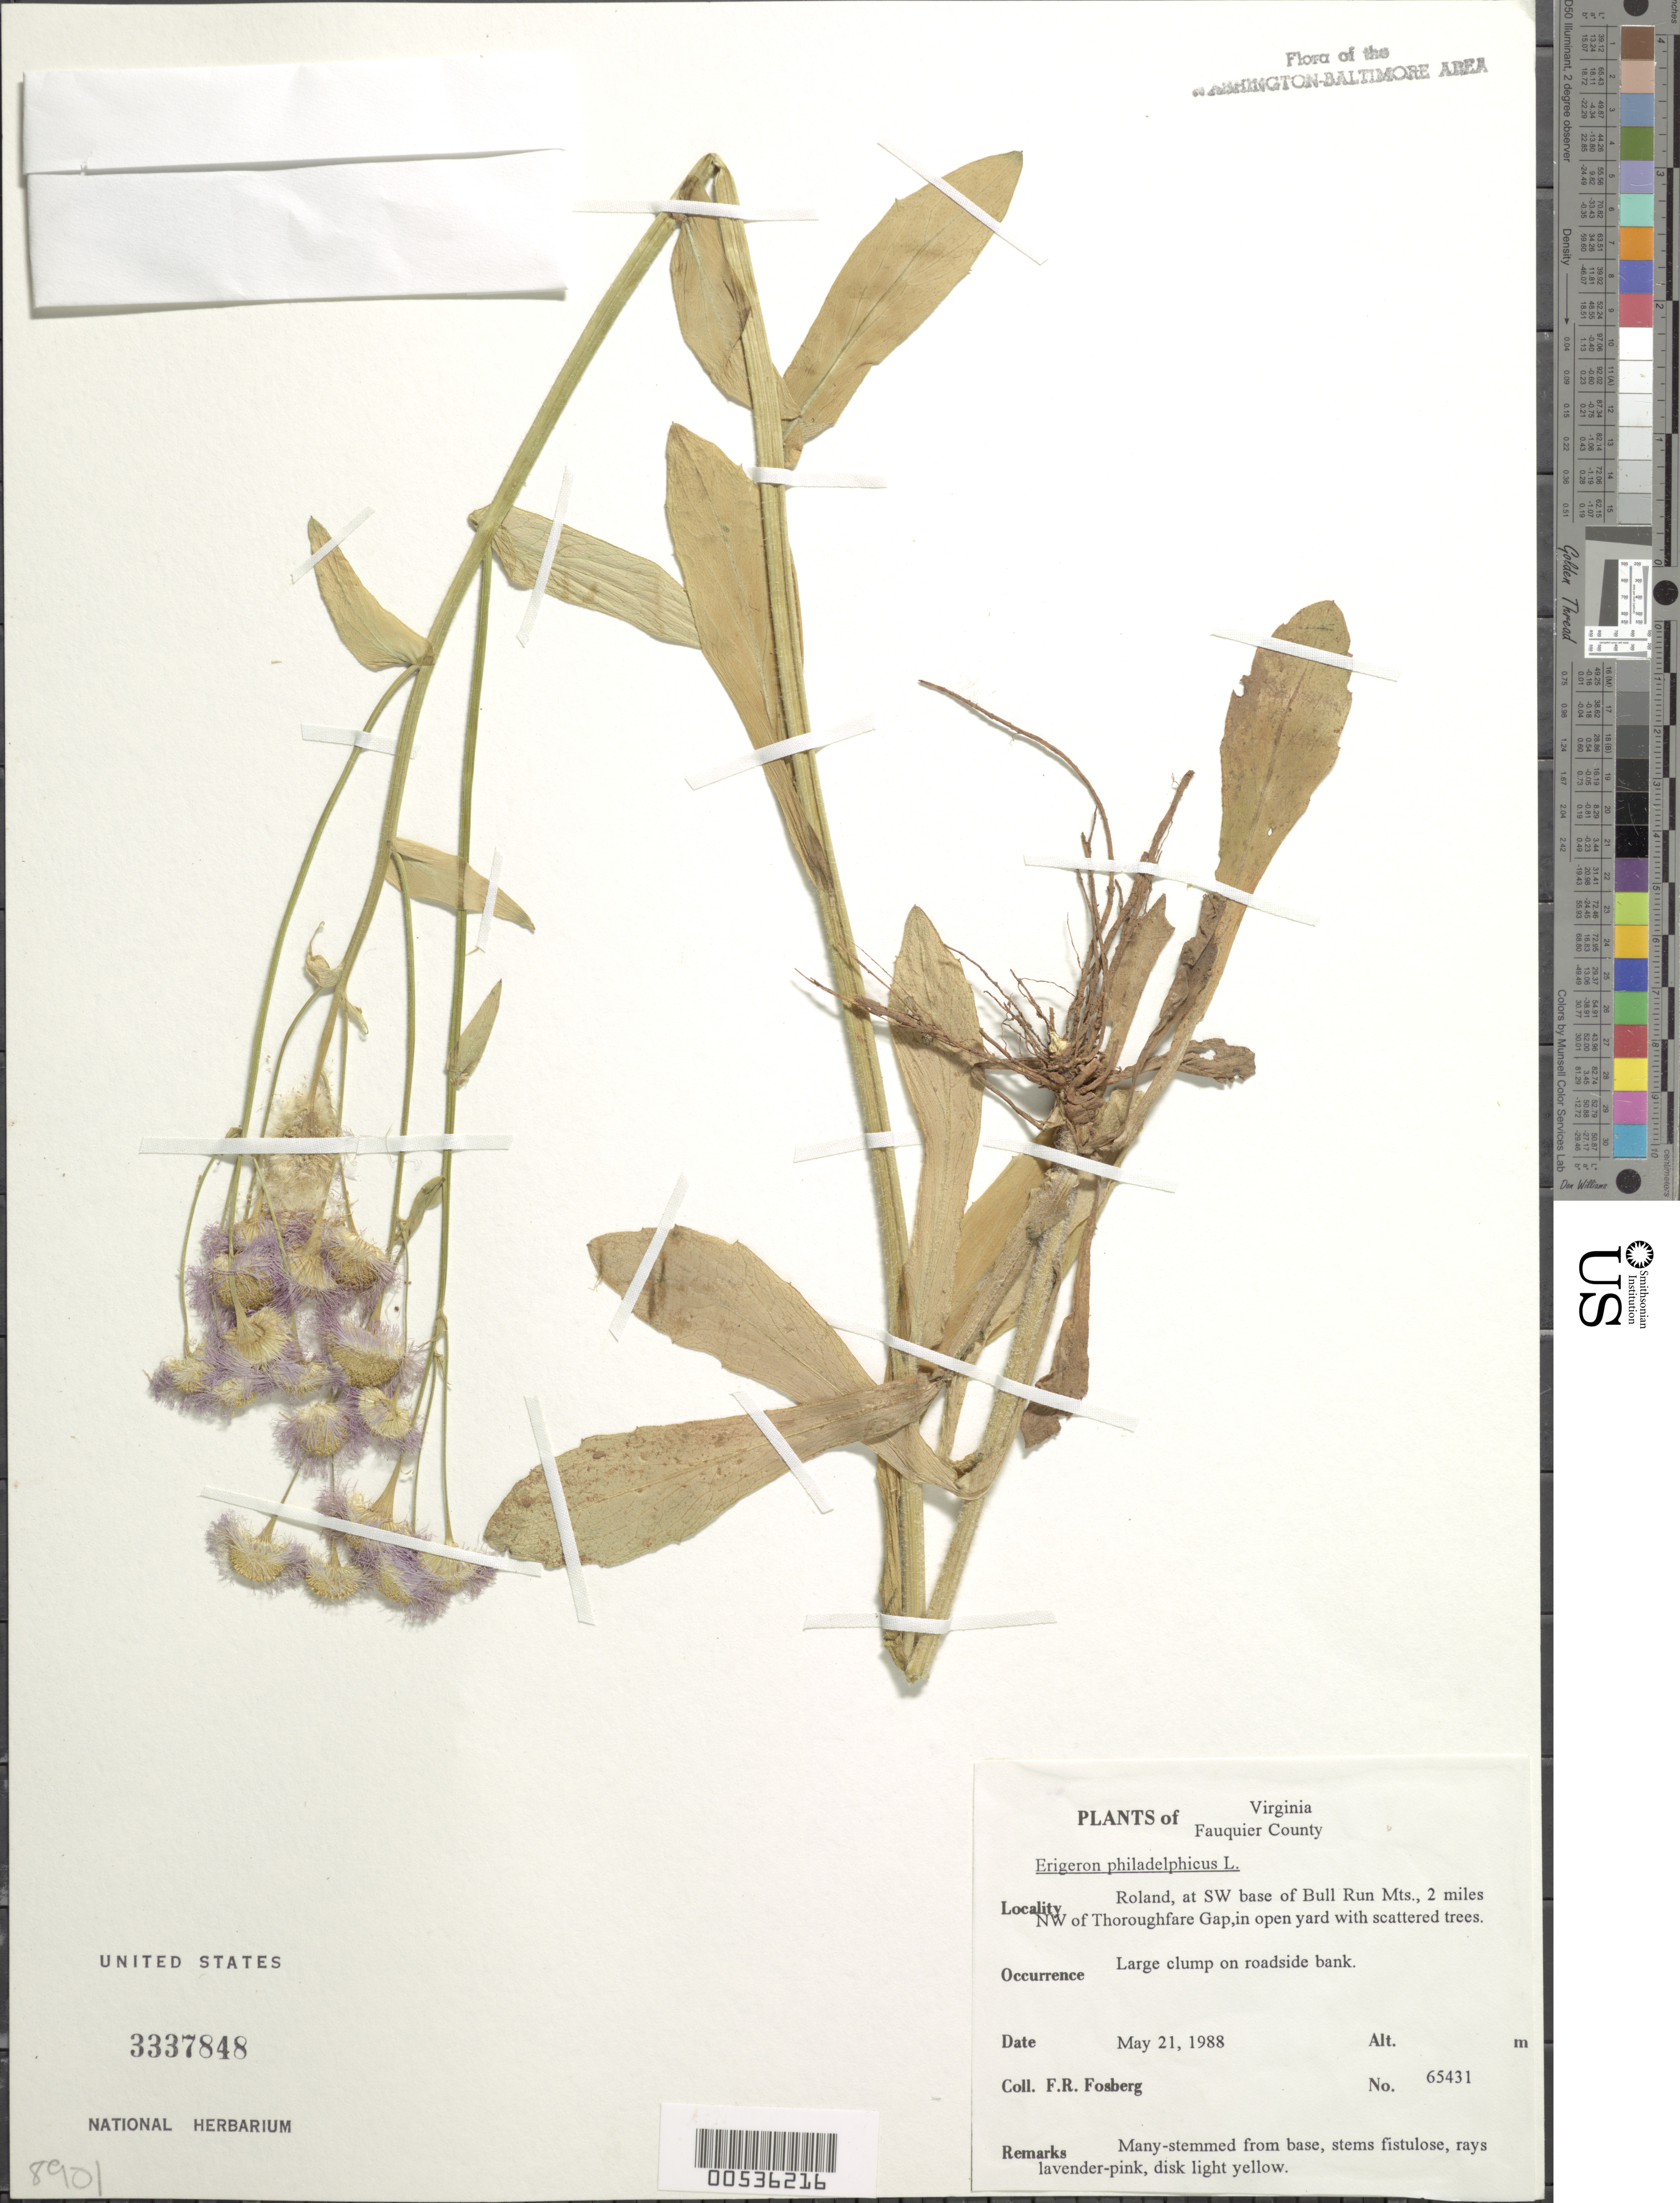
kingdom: Plantae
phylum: Tracheophyta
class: Magnoliopsida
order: Asterales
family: Asteraceae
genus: Erigeron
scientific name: Erigeron philadelphicus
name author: L.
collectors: F. R. Fosberg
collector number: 65431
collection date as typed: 21 May 1988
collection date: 1988-05-21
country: United States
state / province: Virginia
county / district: Fauquier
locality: Roland, SW base of Bull Run Mts., NW of Thorofare Gap Bull Run Mts.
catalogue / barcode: US 3337848